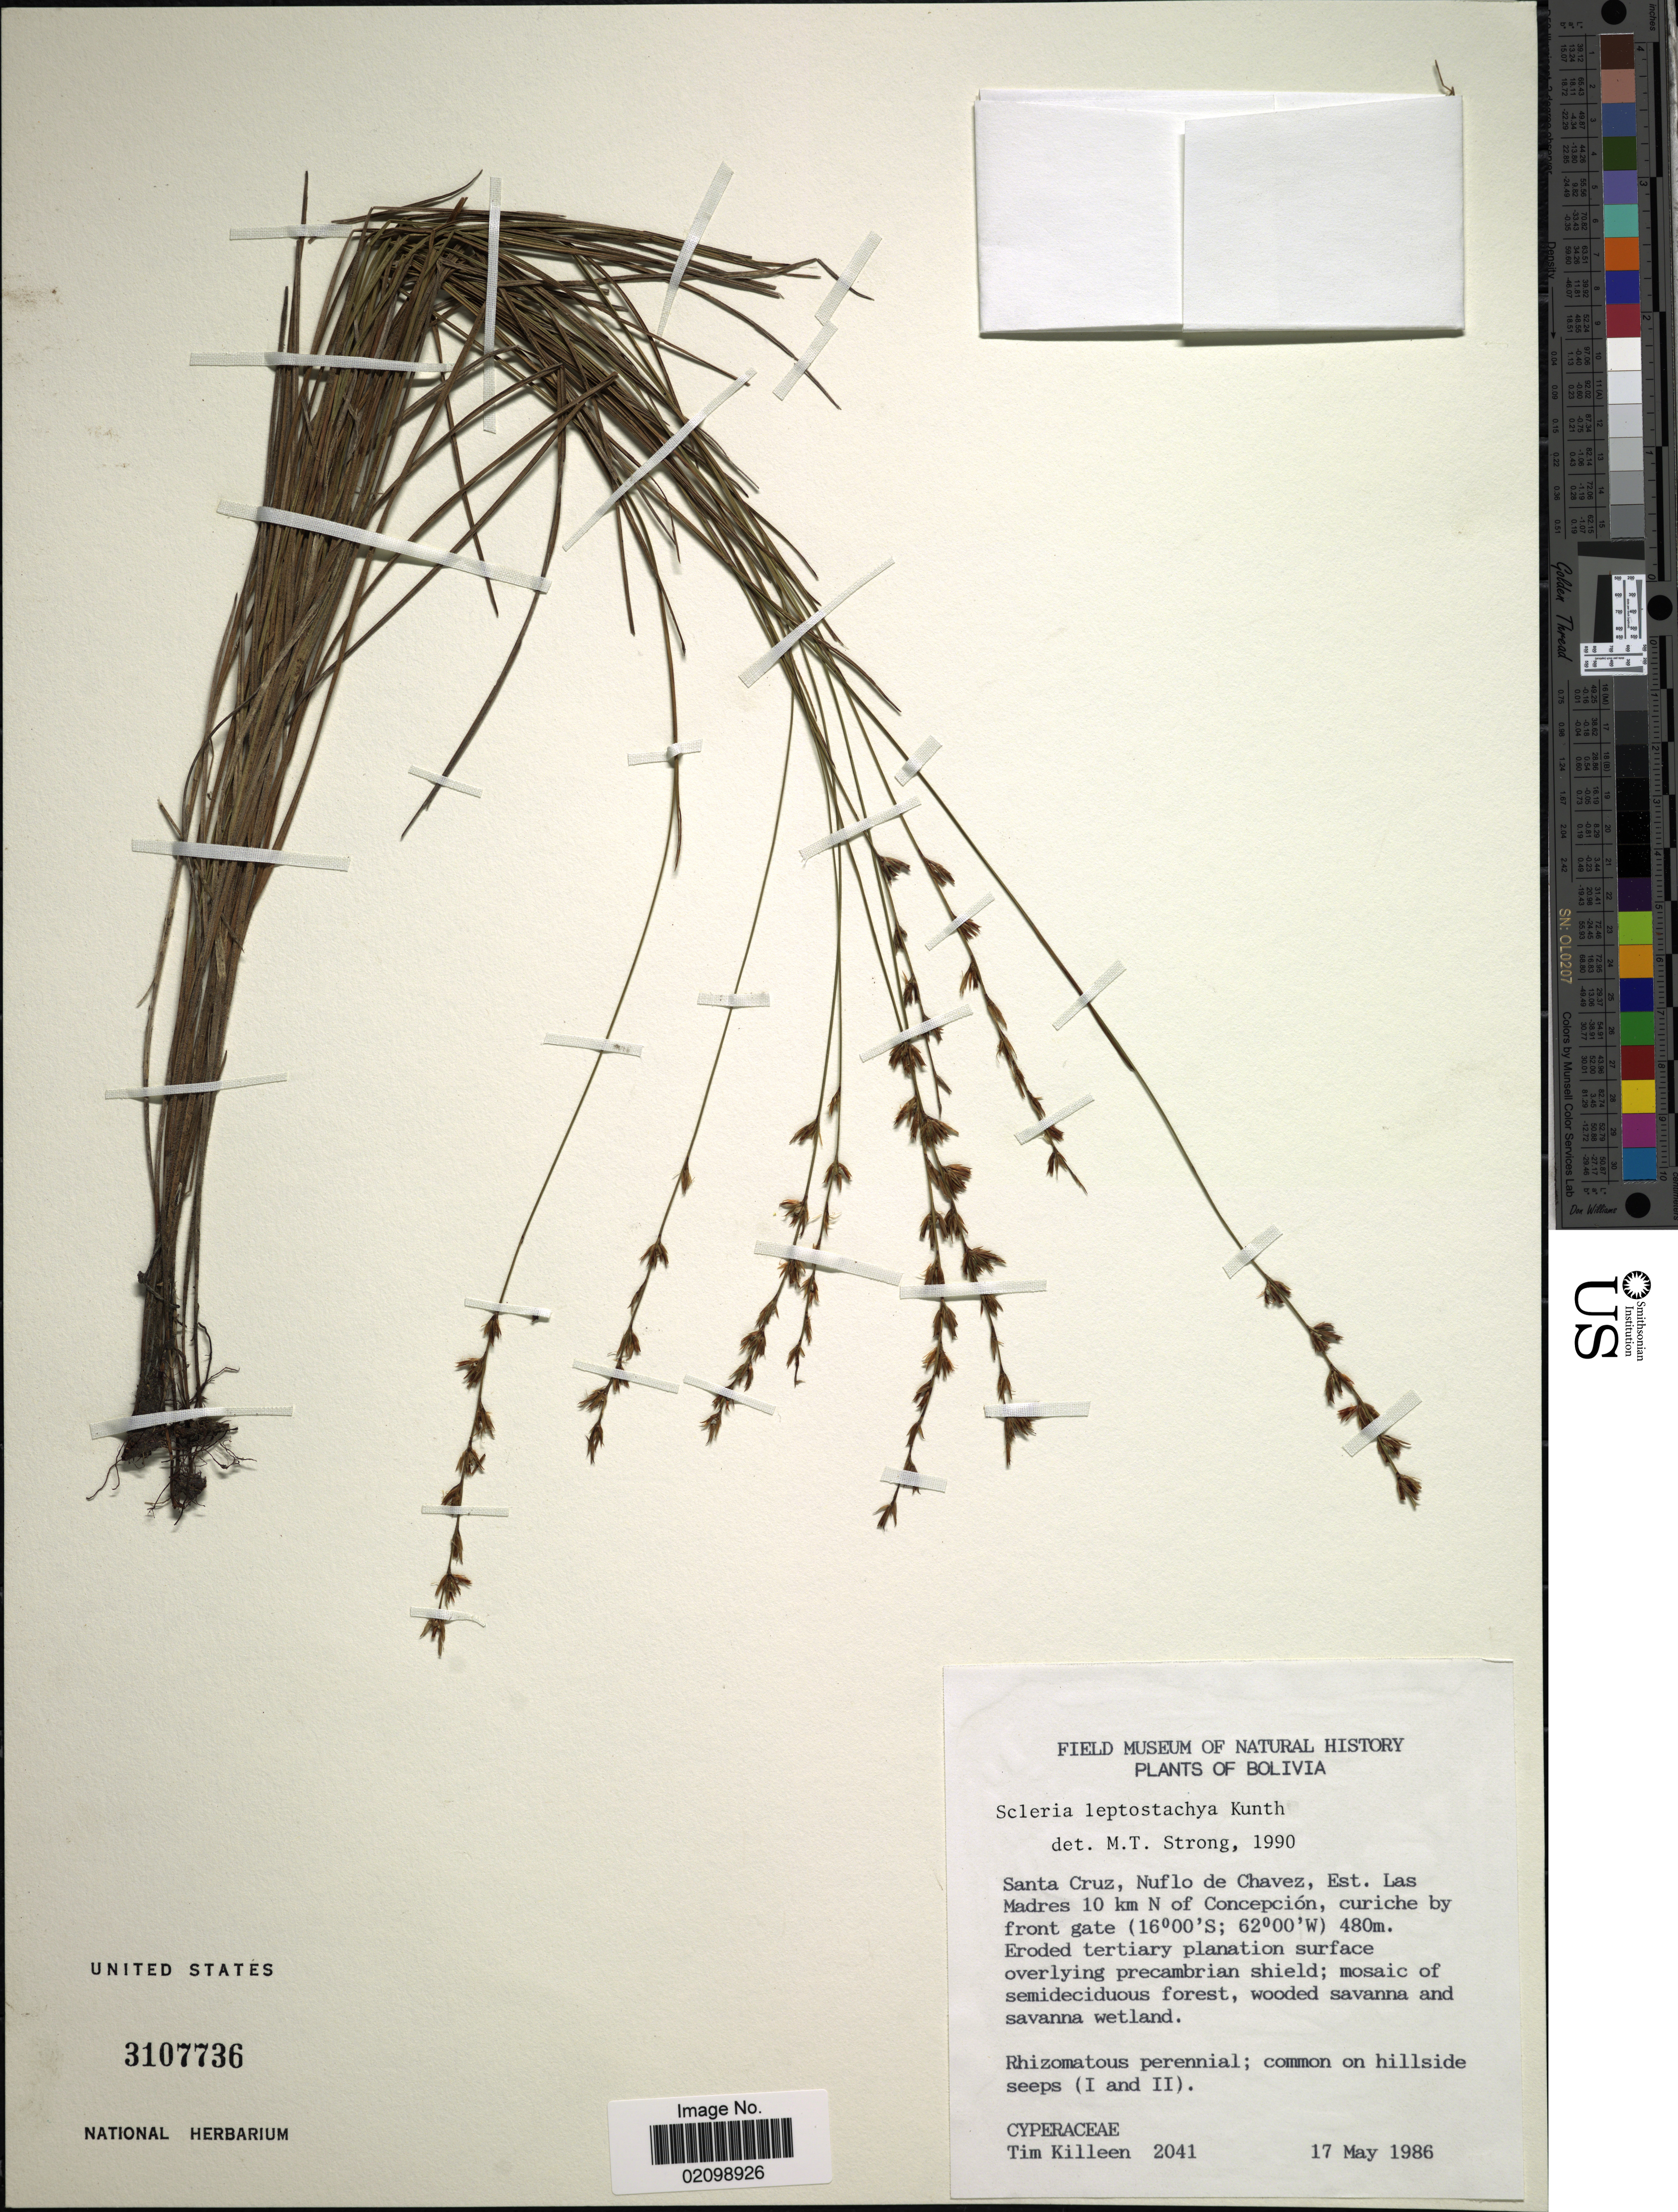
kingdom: Plantae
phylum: Tracheophyta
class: Liliopsida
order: Poales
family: Cyperaceae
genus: Scleria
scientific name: Scleria leptostachya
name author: Kunth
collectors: T. J. Killeen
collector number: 2041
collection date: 1986-05-17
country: Bolivia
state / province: Santa Cruz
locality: Santa Cruz, Nuflo de Chavez, Est . Las Madres 10 km N of Concepcion, curiche by front gate.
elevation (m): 480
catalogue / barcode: US 3107736